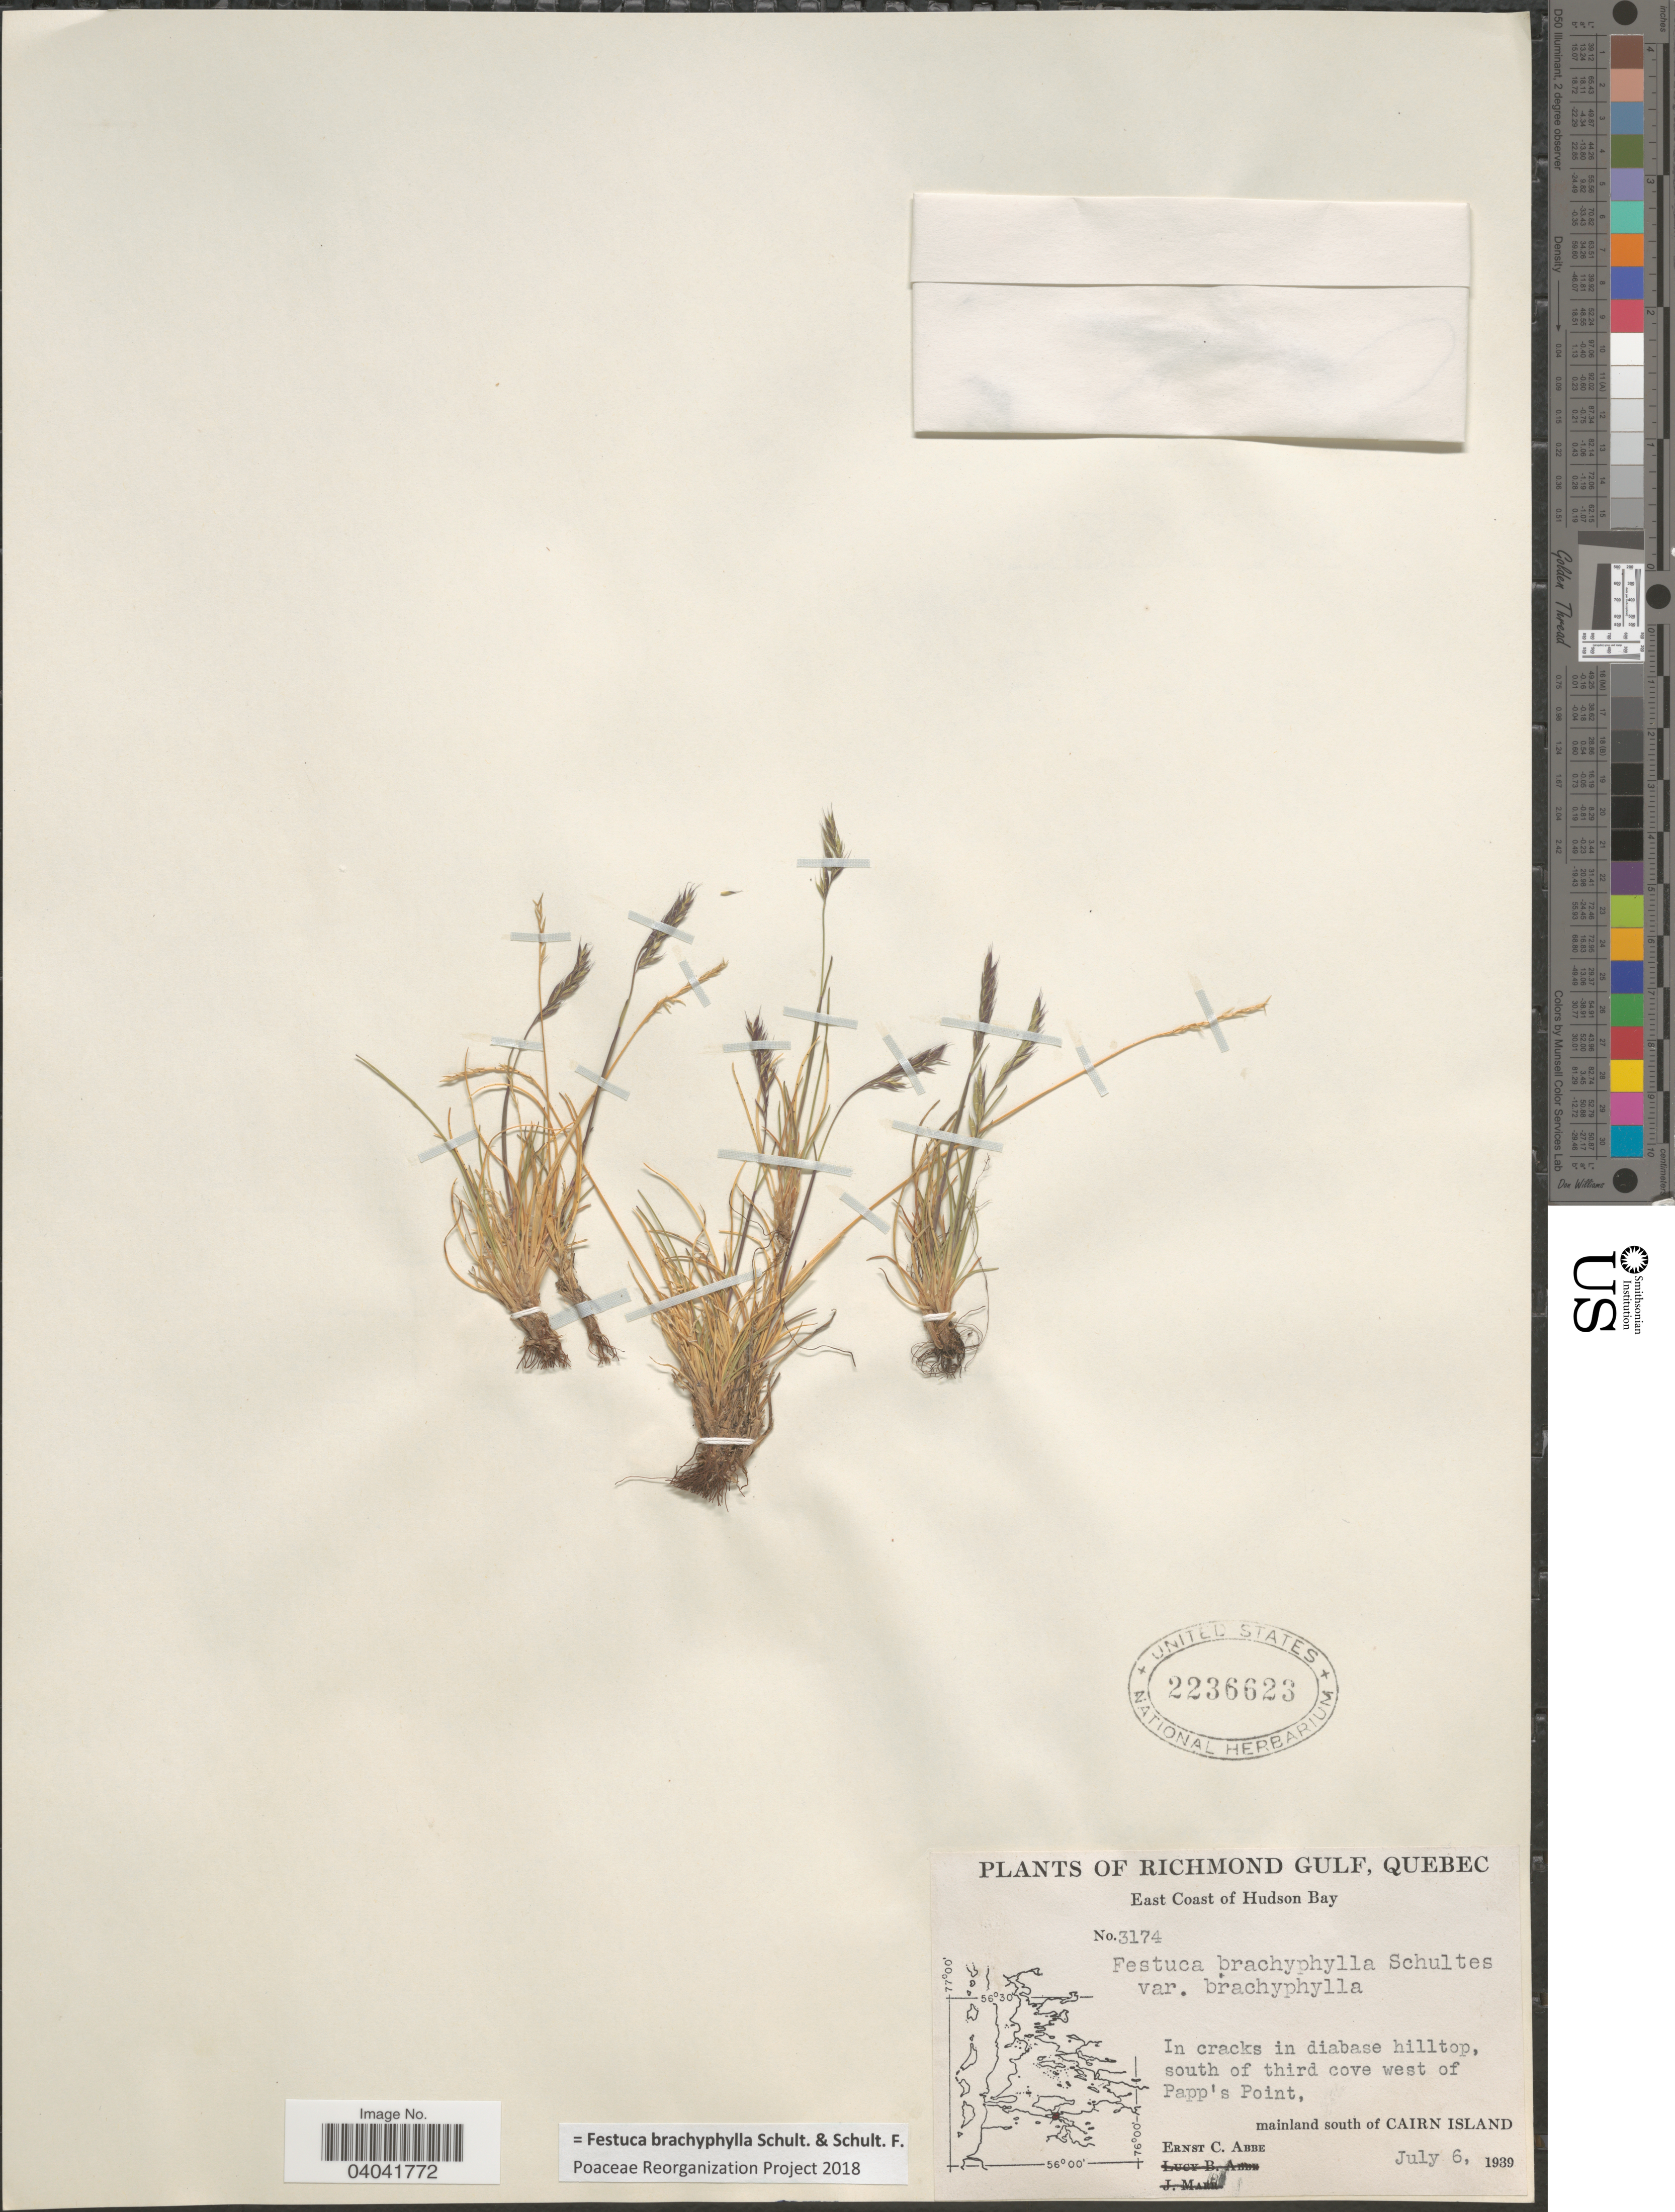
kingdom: Plantae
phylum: Tracheophyta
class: Liliopsida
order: Poales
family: Poaceae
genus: Festuca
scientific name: Festuca brachyphylla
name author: Schult. & Schult. f.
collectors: E. C. Abbe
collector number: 3174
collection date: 1939-07-06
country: Canada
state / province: Quebec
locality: Richmond Gulf. East Coast of Hudson Bay. In cracks in diabase hilltop, south of third cove west of Papp's Point, mainland south of Cairn Island.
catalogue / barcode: US 2236623